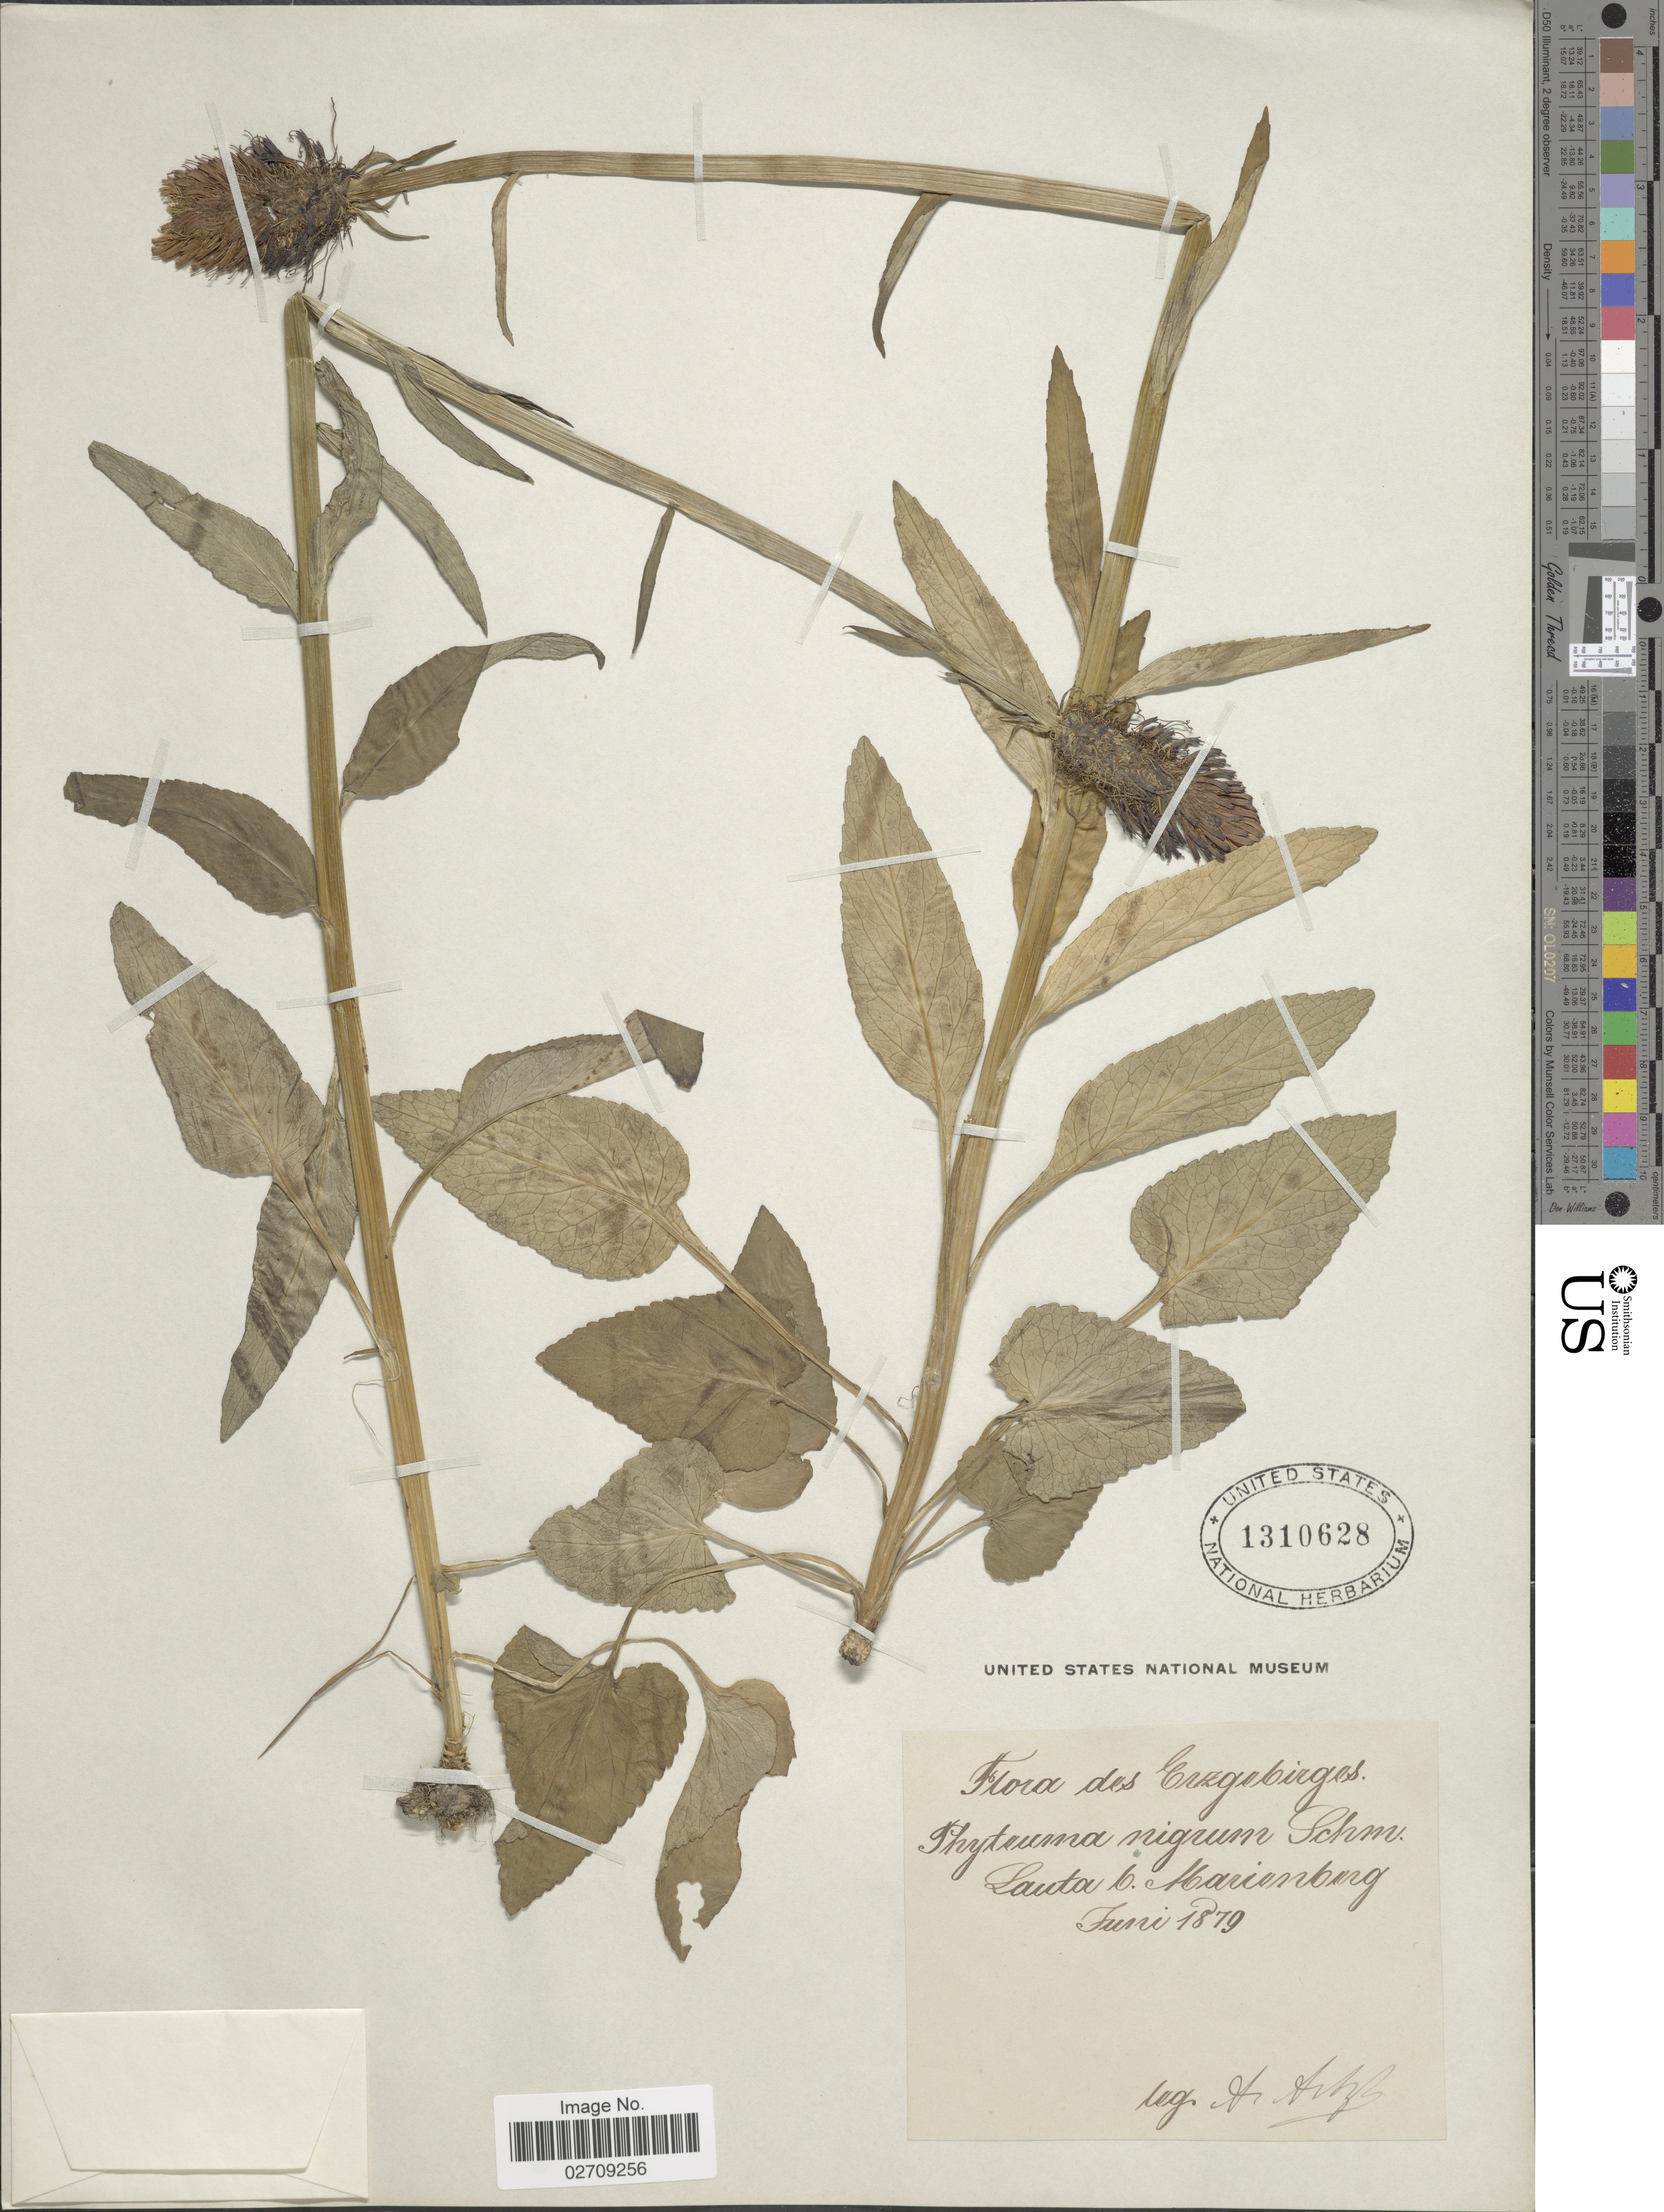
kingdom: Plantae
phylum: Tracheophyta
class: Magnoliopsida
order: Asterales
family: Campanulaceae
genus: Phyteuma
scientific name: Phyteuma nigrum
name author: F.W. Schmidt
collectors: A. Artzt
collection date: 1879-06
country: Germany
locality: Erzgebirges. Santa c. Marienberg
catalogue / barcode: US 1310628